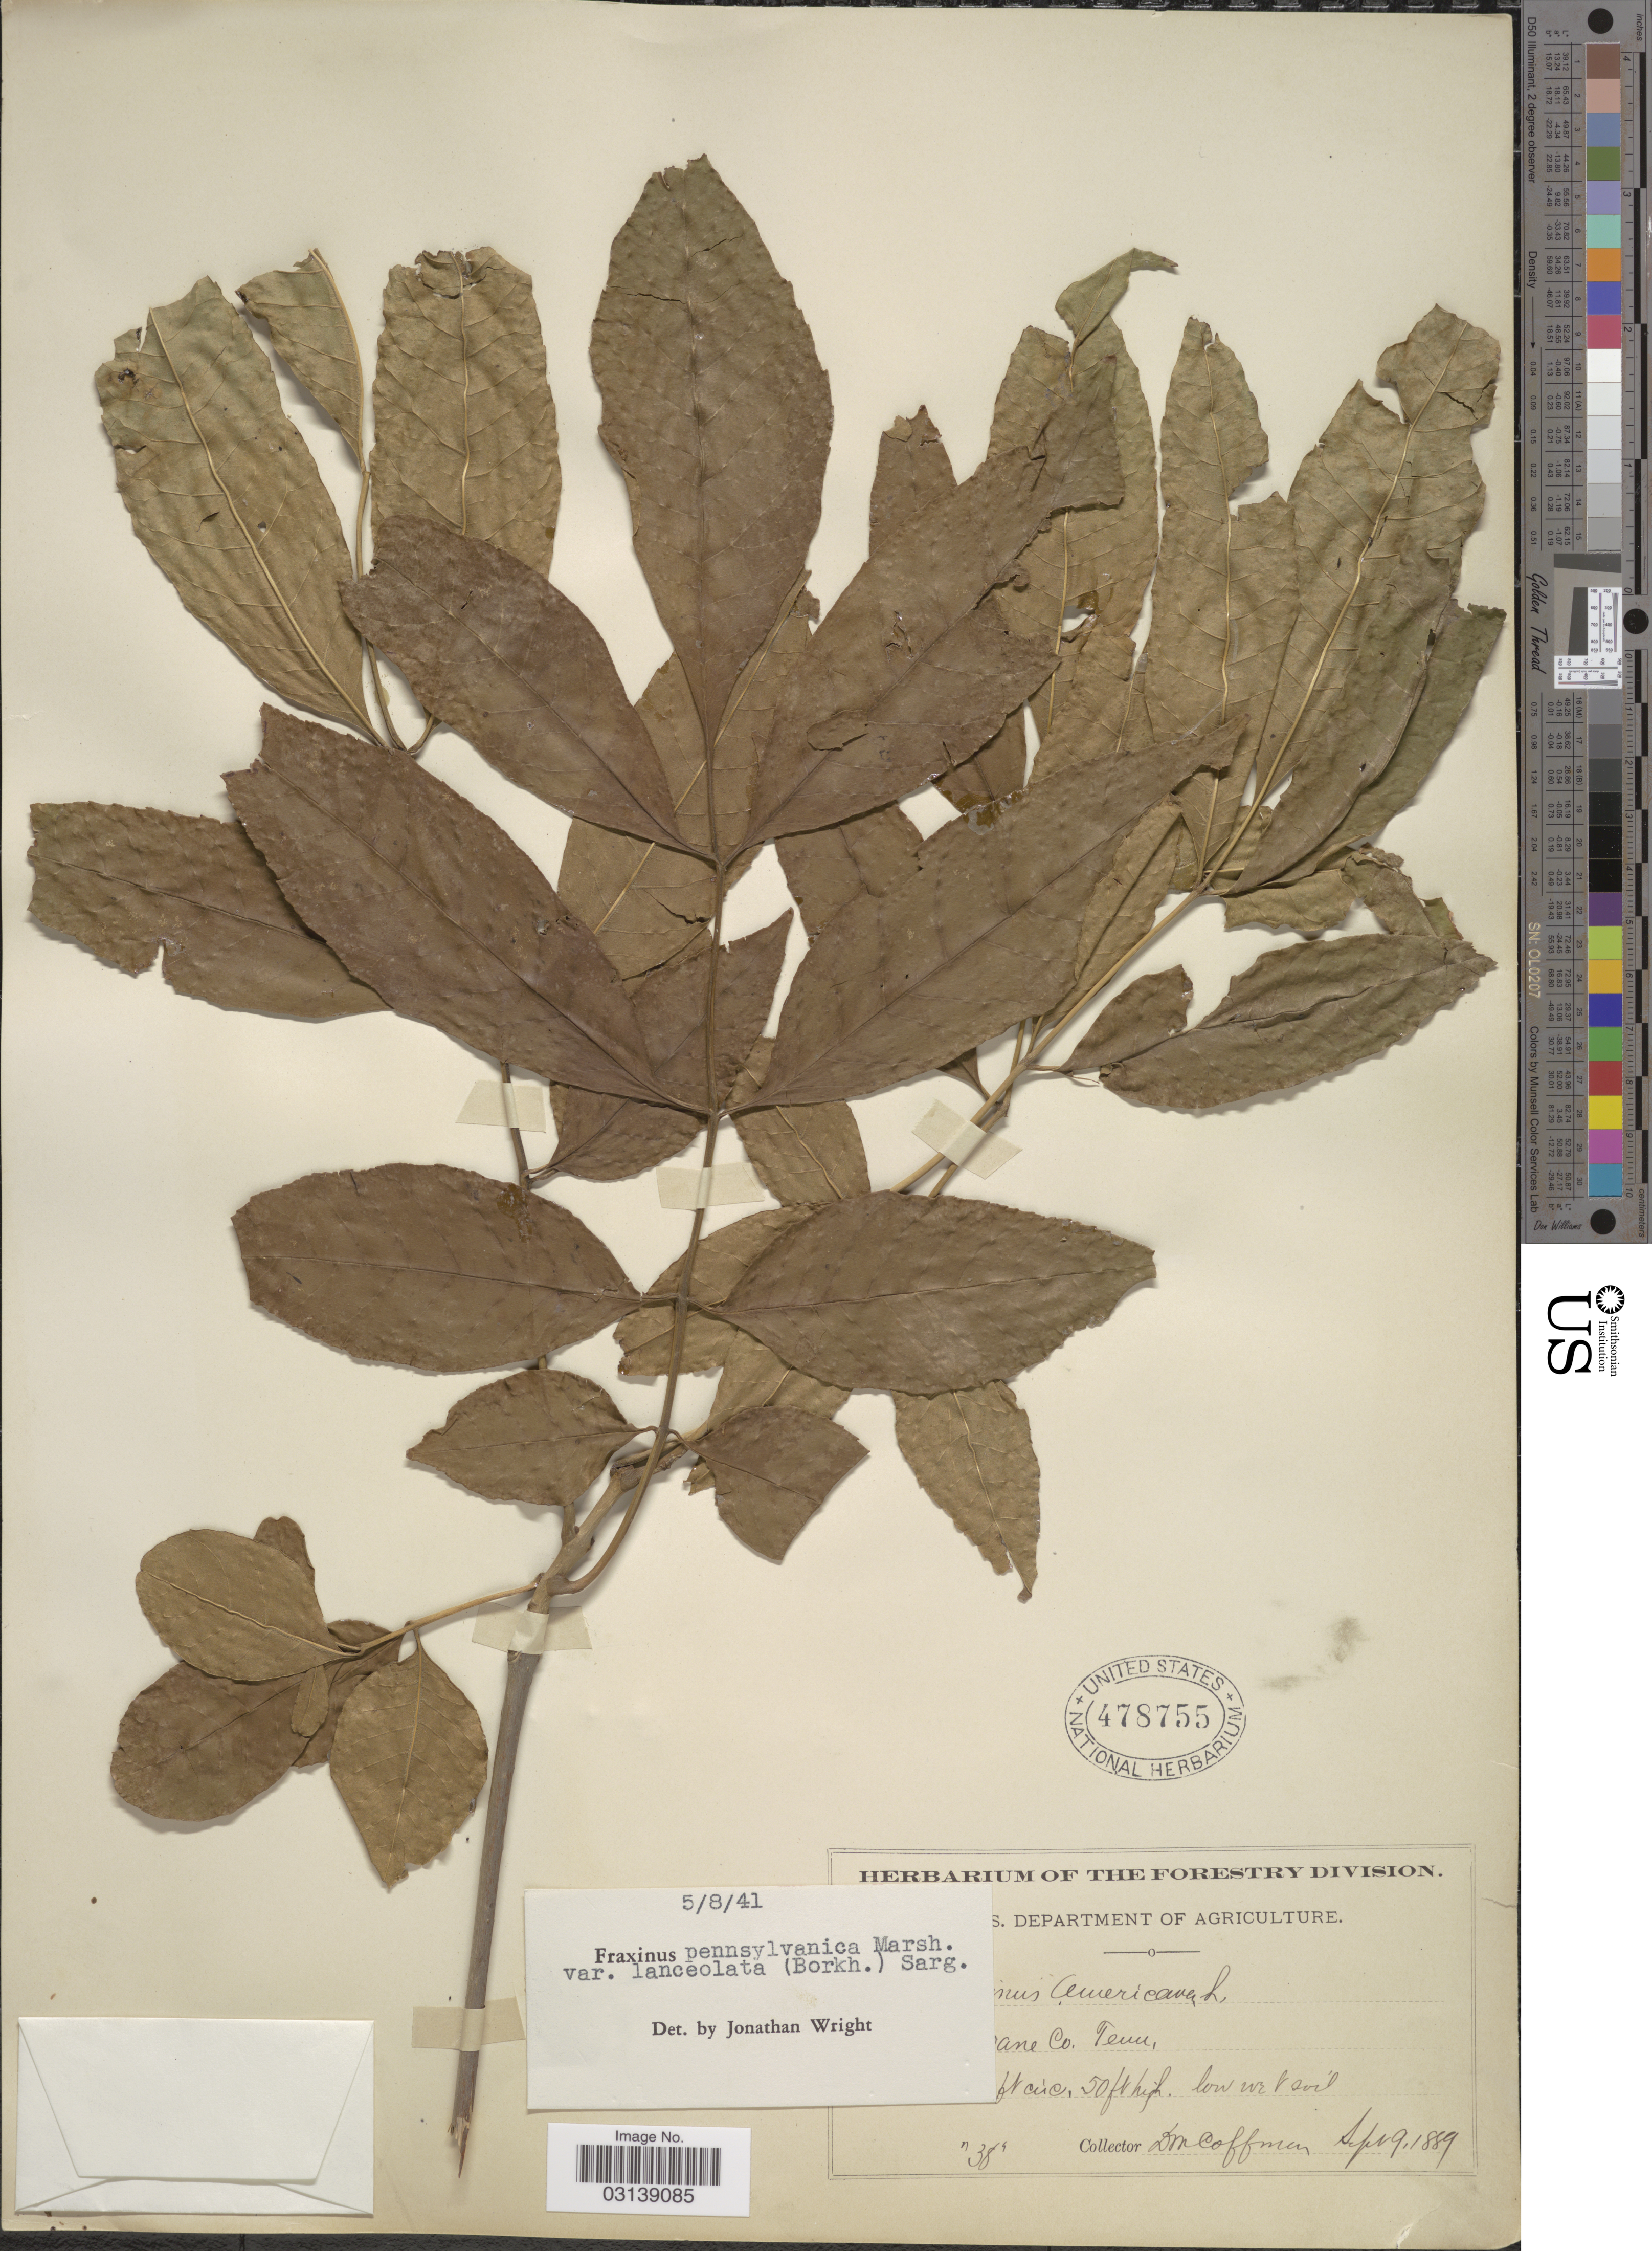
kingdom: Plantae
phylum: Tracheophyta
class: Magnoliopsida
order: Lamiales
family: Oleaceae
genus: Fraxinus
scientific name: Fraxinus pennsylvanica var. subintegerrima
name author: Marshall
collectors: D. M. Coffman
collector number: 38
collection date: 1889-09-09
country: United States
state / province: Tennessee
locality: Roane Co.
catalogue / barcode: US 478755